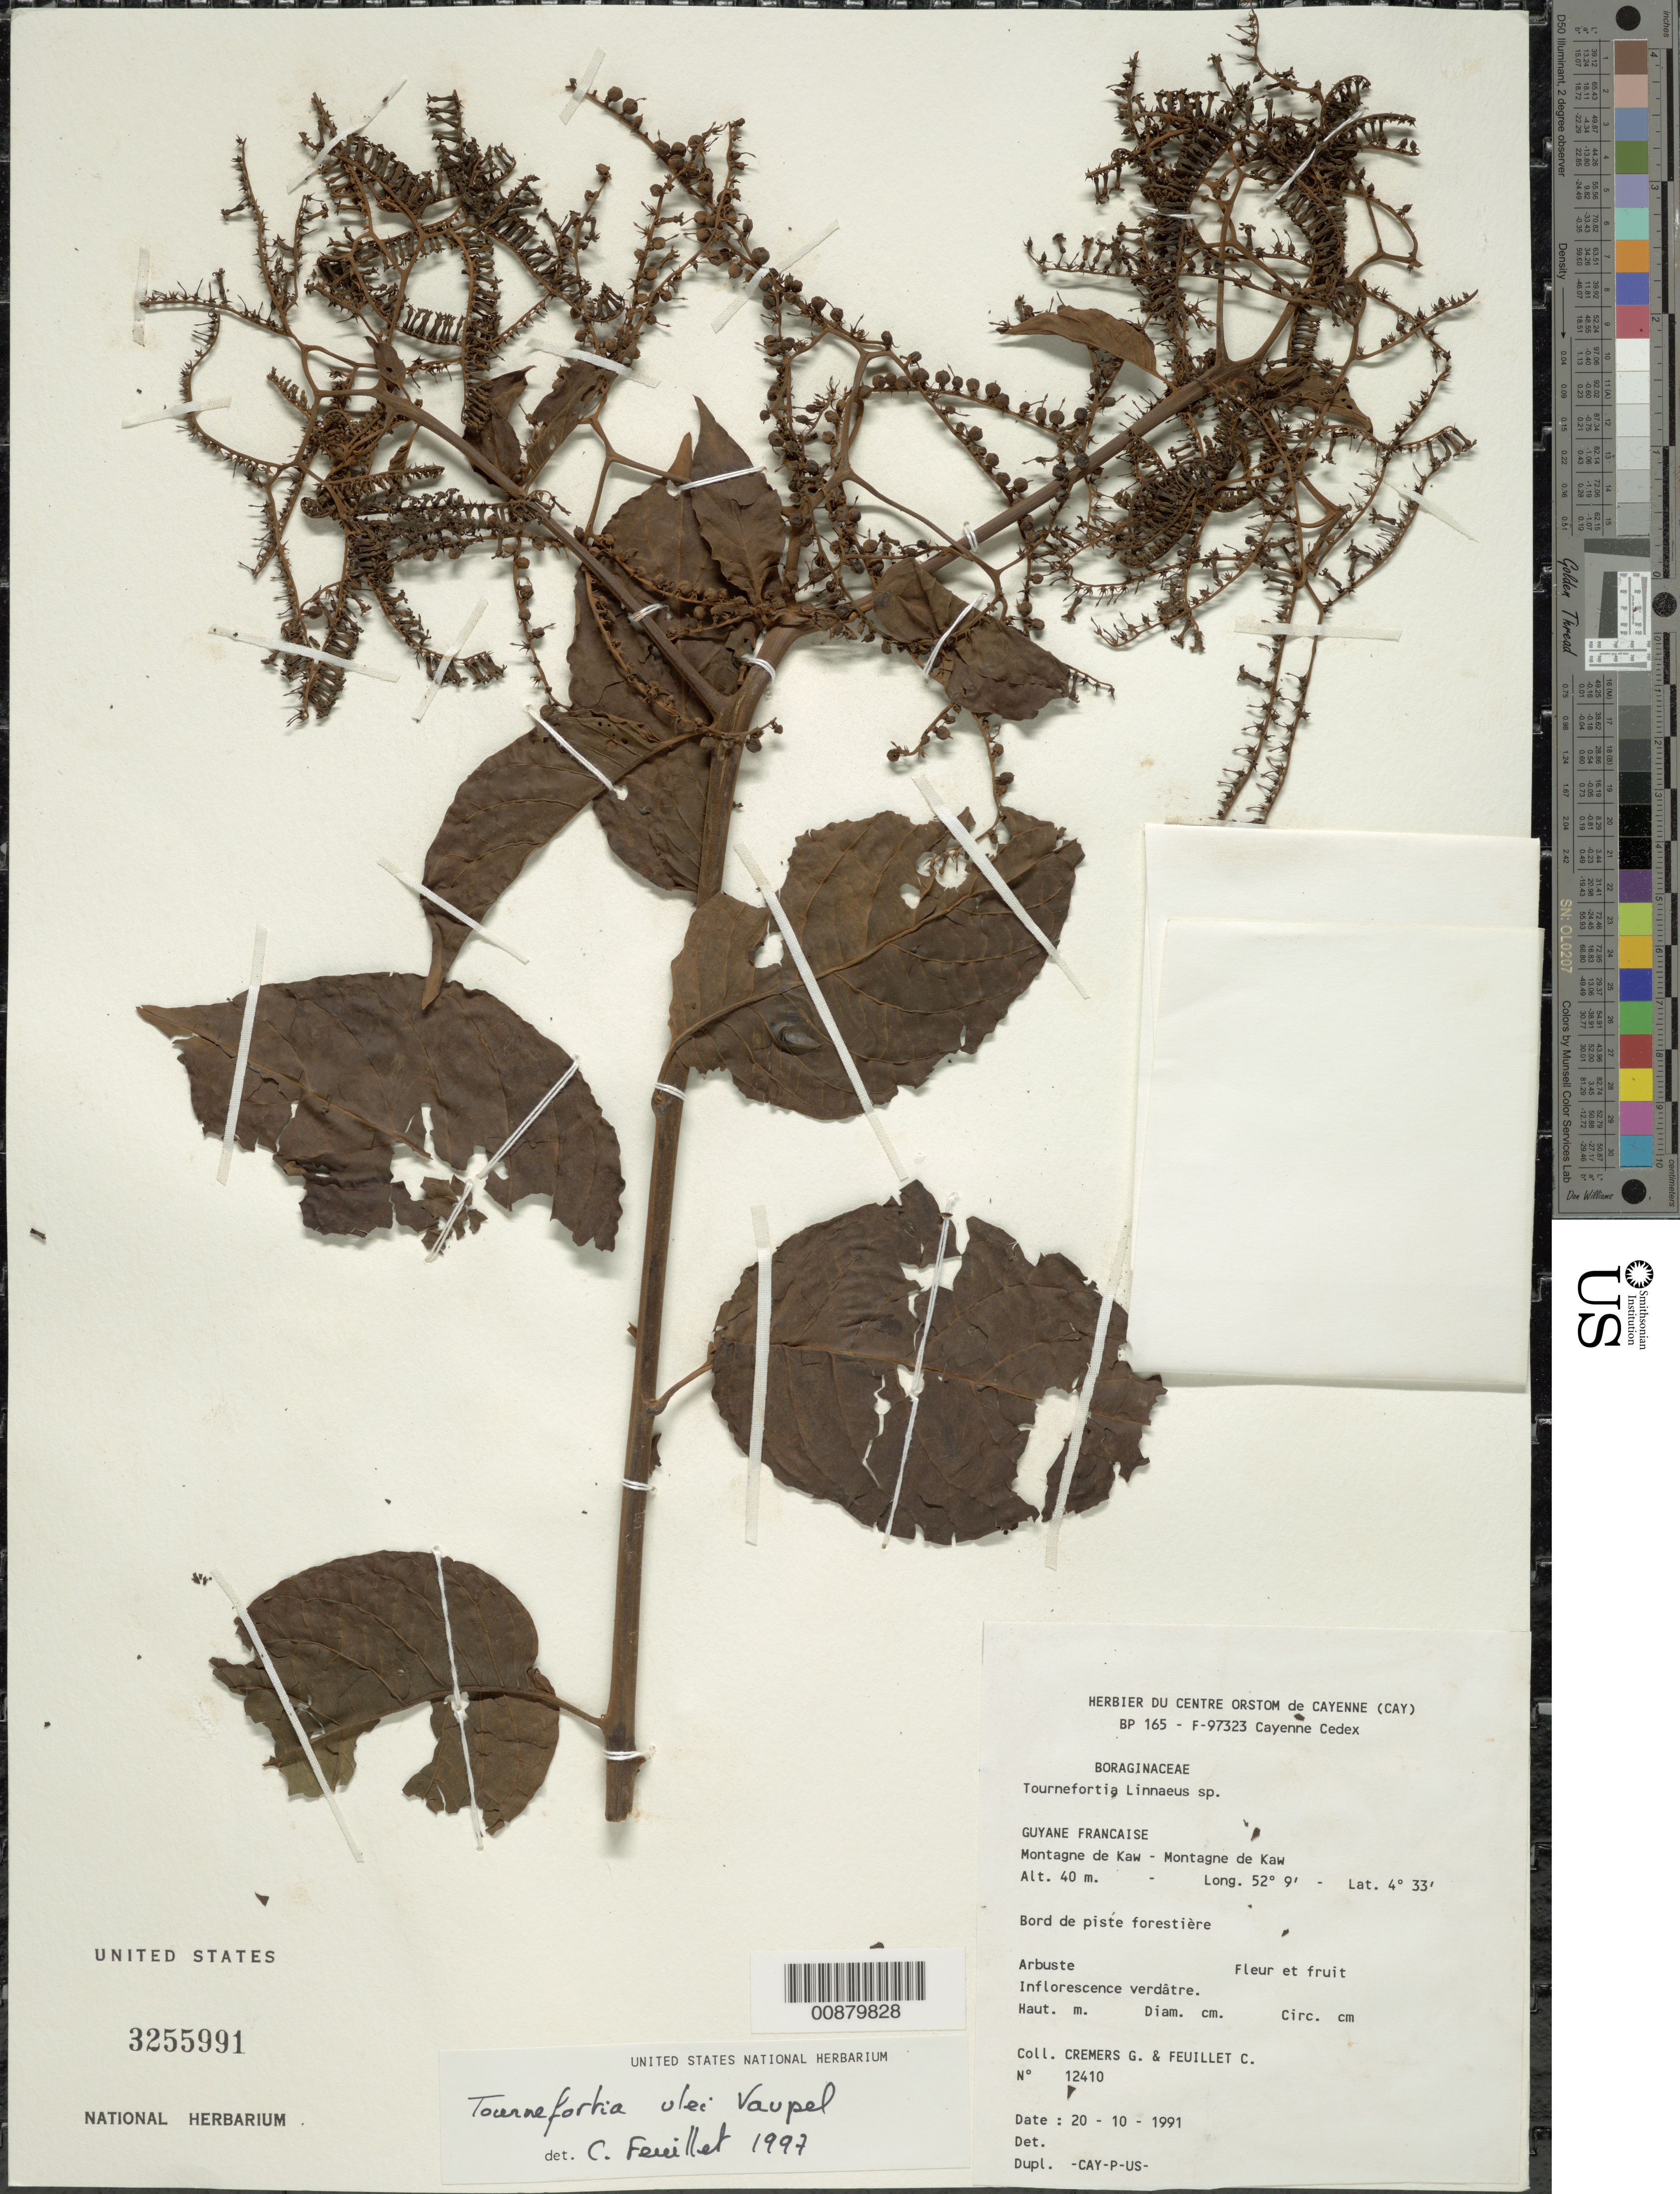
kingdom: Plantae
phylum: Tracheophyta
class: Magnoliopsida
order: Boraginales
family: Heliotropiaceae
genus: Tournefortia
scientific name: Tournefortia ulei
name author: Vaupel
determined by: Cremers, Georges A.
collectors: G. Cremers & C. Feuillet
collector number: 12410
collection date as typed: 20-Oct-91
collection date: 1991-10-20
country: French Guiana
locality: Montagne de Kaw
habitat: Borde de piste forestiere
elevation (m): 40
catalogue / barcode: US 3255991